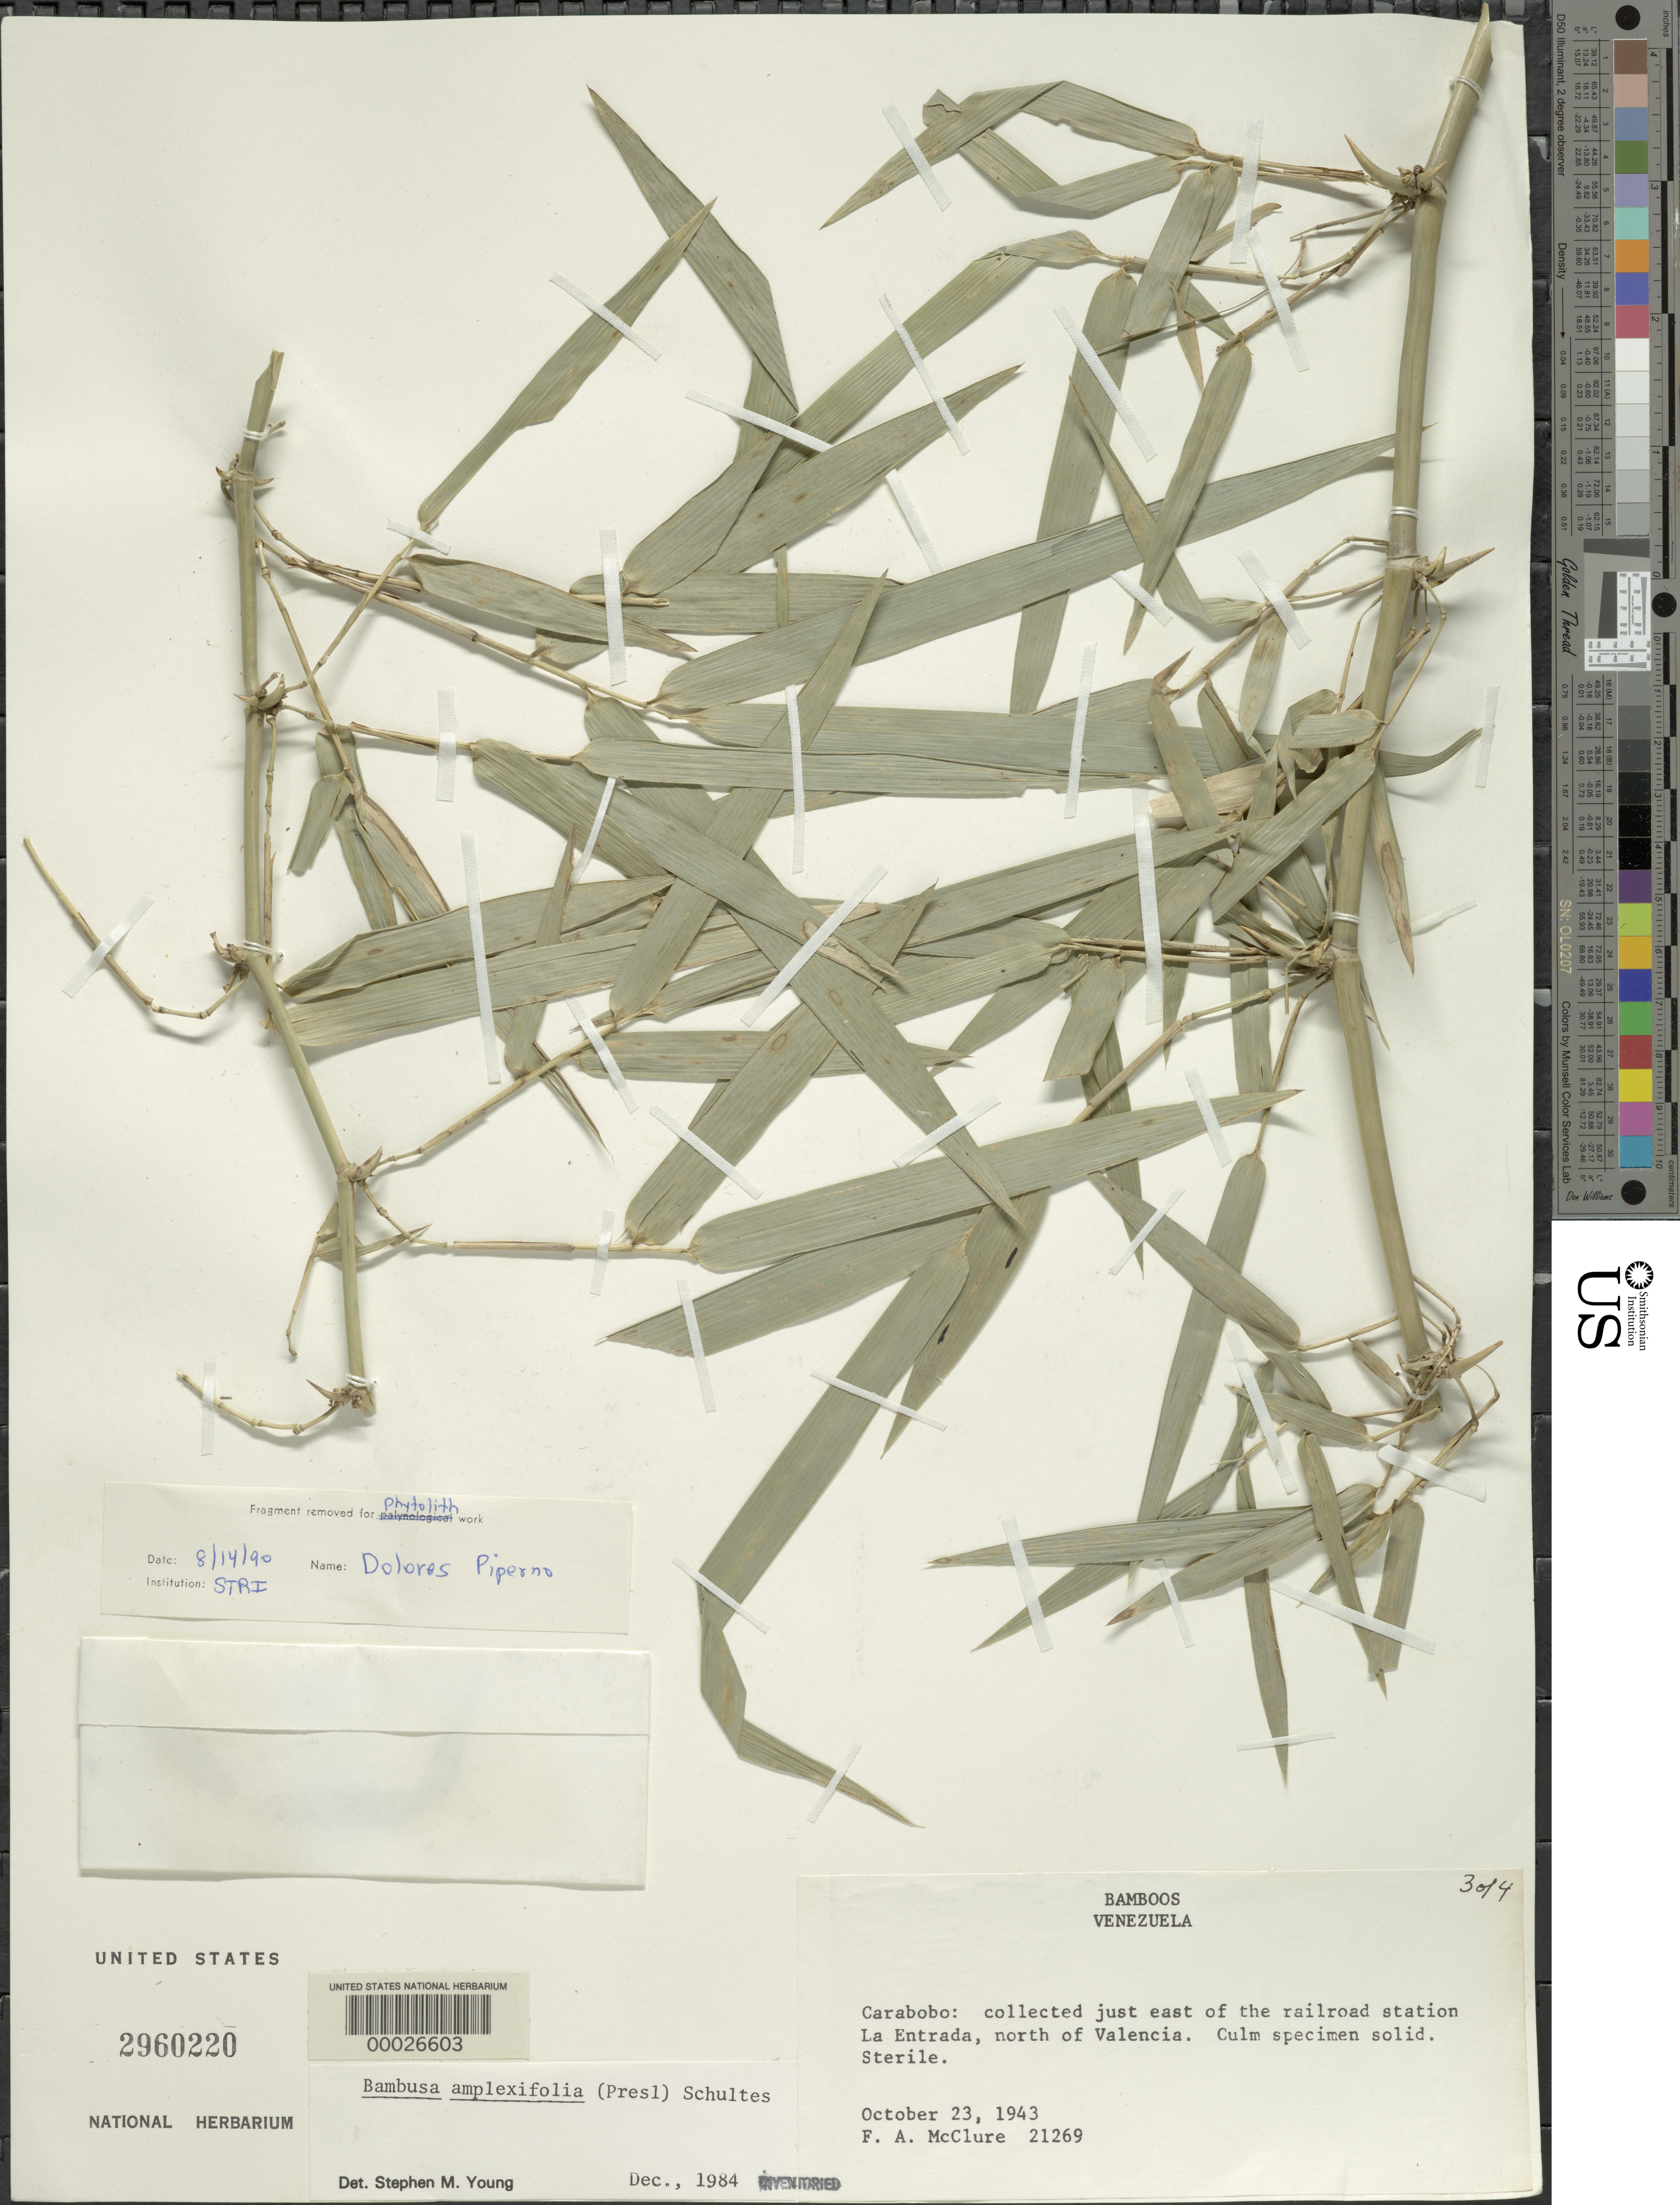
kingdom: Plantae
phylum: Tracheophyta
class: Liliopsida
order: Poales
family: Poaceae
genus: Guadua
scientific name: Guadua amplexifolia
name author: J. Presl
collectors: F. A. McClure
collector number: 21269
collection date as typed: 23 Oct 1943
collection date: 1943-10-23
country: Venezuela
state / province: Carabobo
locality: La entrada, valencia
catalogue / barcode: US 2960220